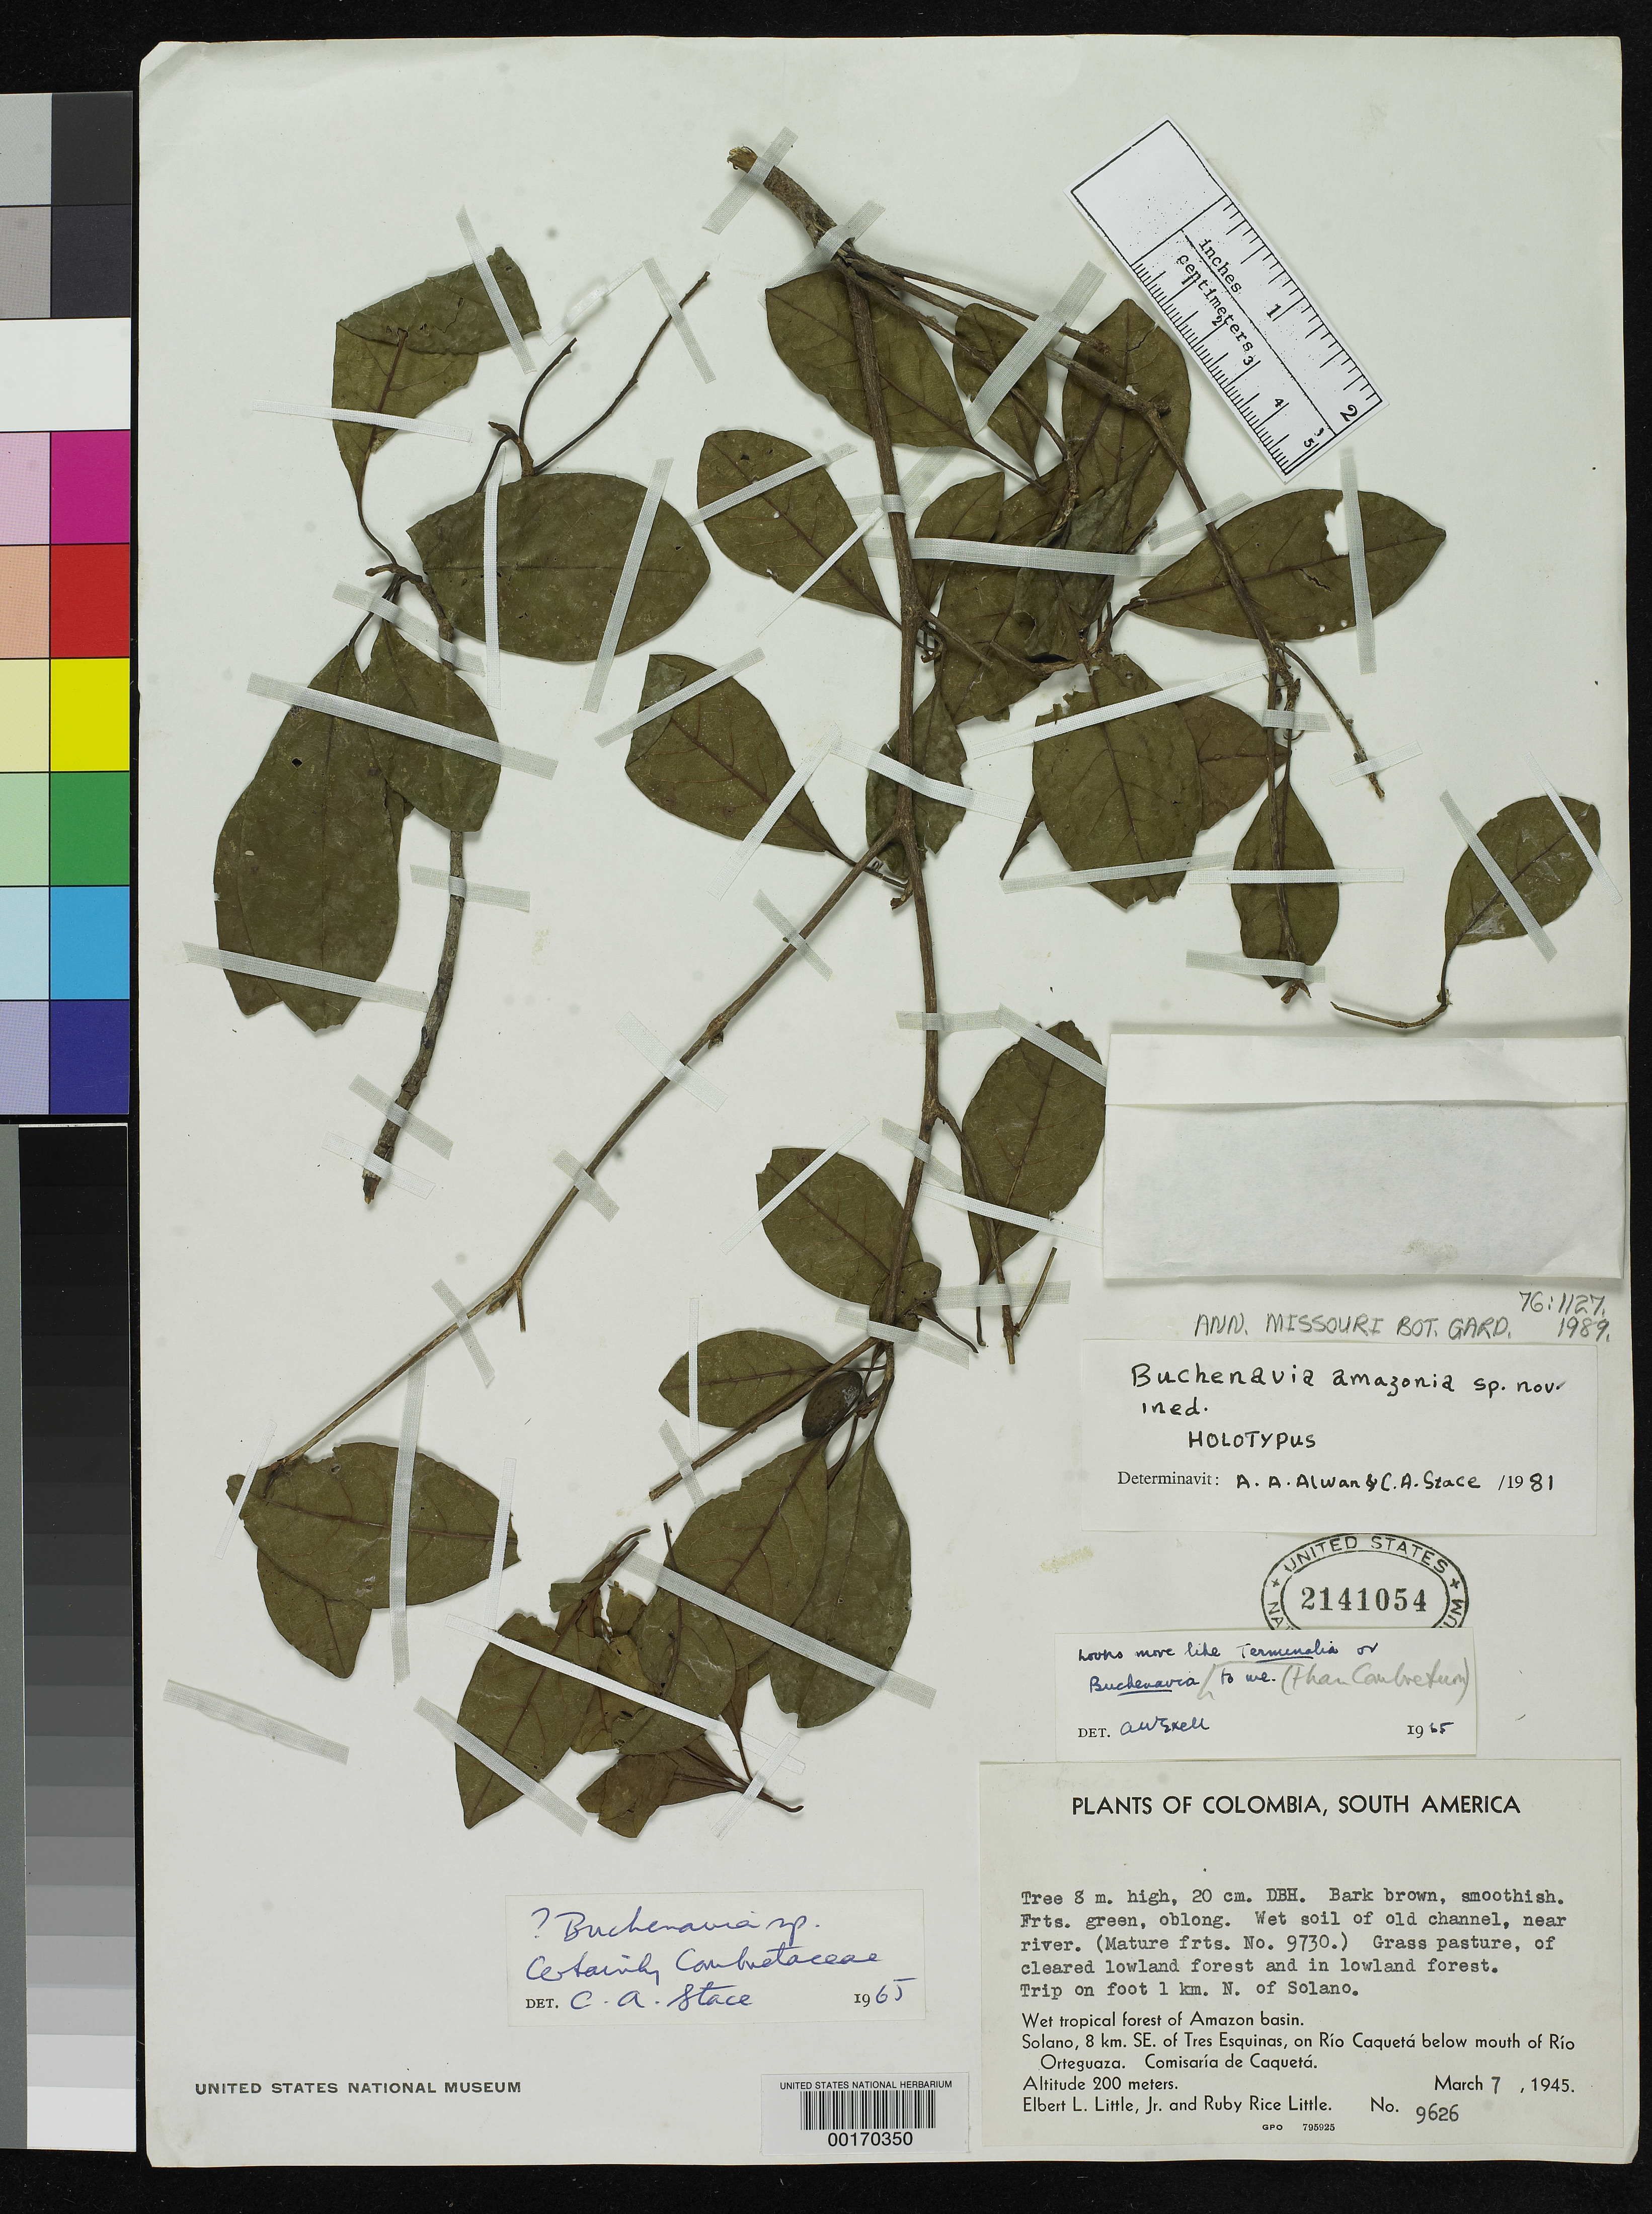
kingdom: Plantae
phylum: Tracheophyta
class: Magnoliopsida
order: Myrtales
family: Combretaceae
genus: Buchenavia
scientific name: Buchenavia amazonia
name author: Alwan & Stace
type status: Holotype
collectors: E. L. Little & R. R. Little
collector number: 9626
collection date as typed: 07 Mar 1945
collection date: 1945-03-07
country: Colombia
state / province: Caquetá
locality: Solano, 8 km SE of Tres Esquinas, on Rio Caqueta below mouth of Rio Ortequaza.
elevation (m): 110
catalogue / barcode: US 2141054